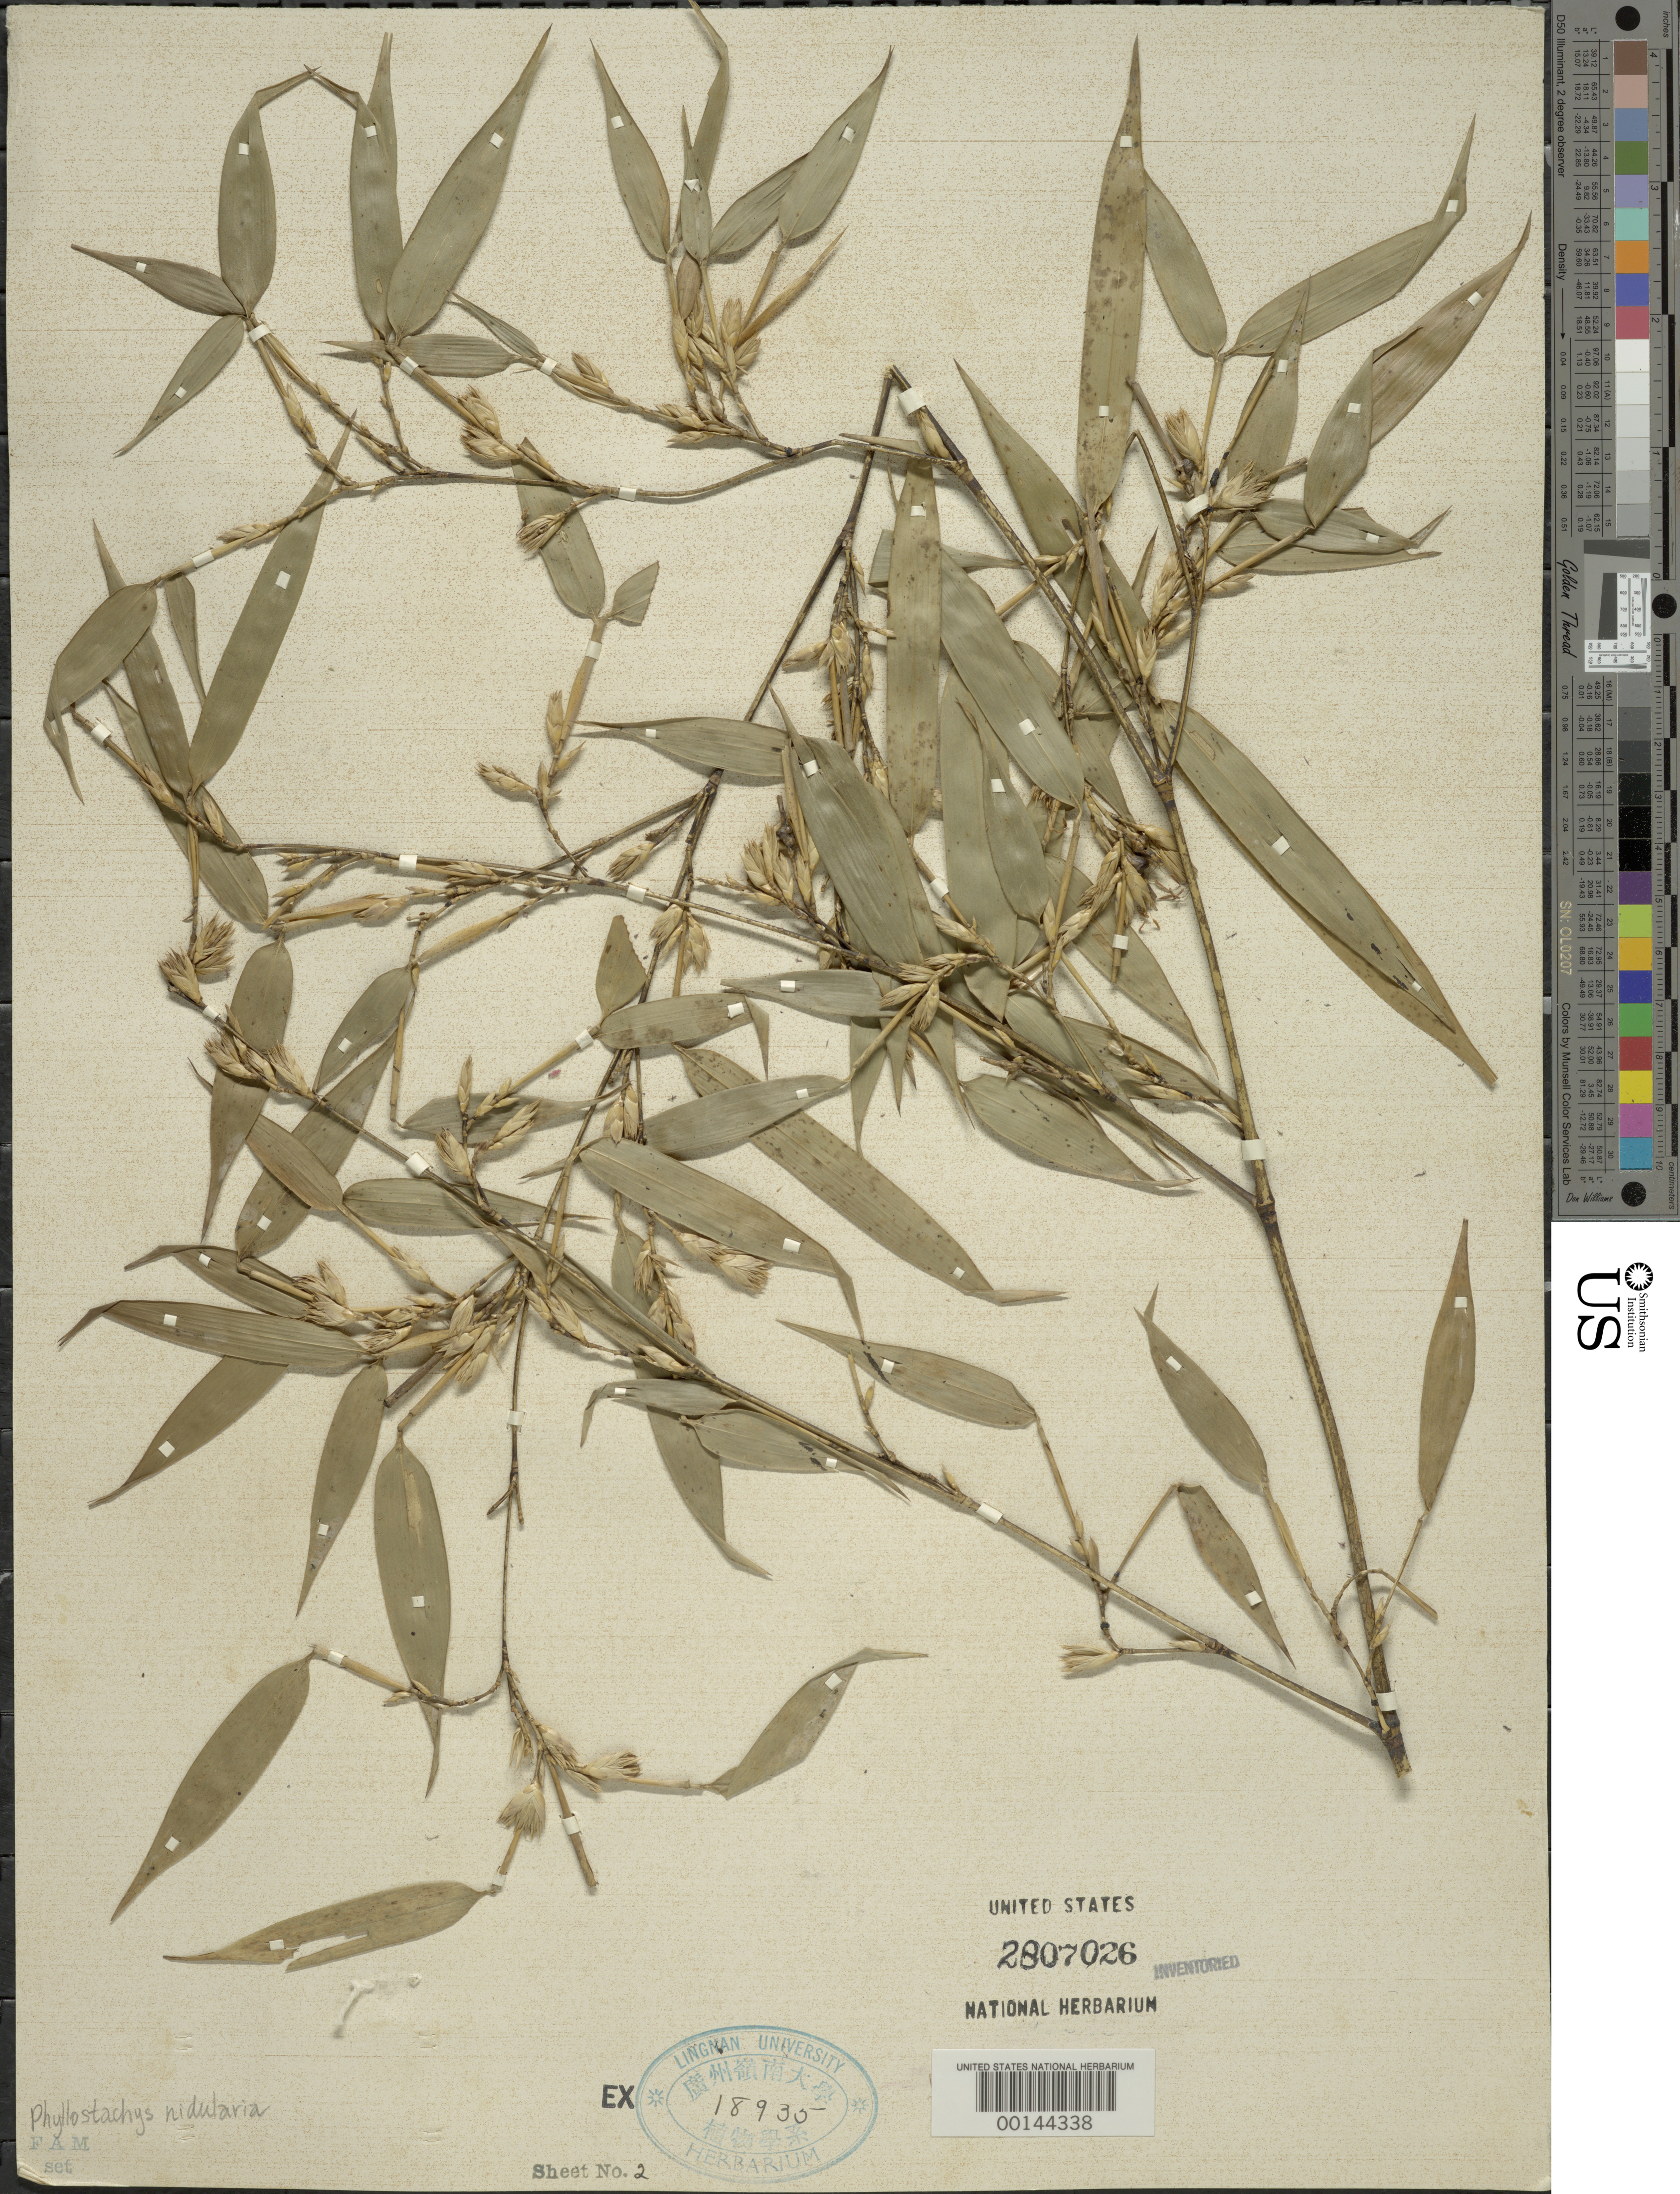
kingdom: Plantae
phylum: Tracheophyta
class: Liliopsida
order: Poales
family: Poaceae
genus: Phyllostachys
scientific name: Phyllostachys nidularia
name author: Munro ex Fenzi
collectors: H. L. Fung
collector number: A-530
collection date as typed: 10 Jan 1931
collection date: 1931-01-10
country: China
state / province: Guangdong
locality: Tsang shing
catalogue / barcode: US 2807026